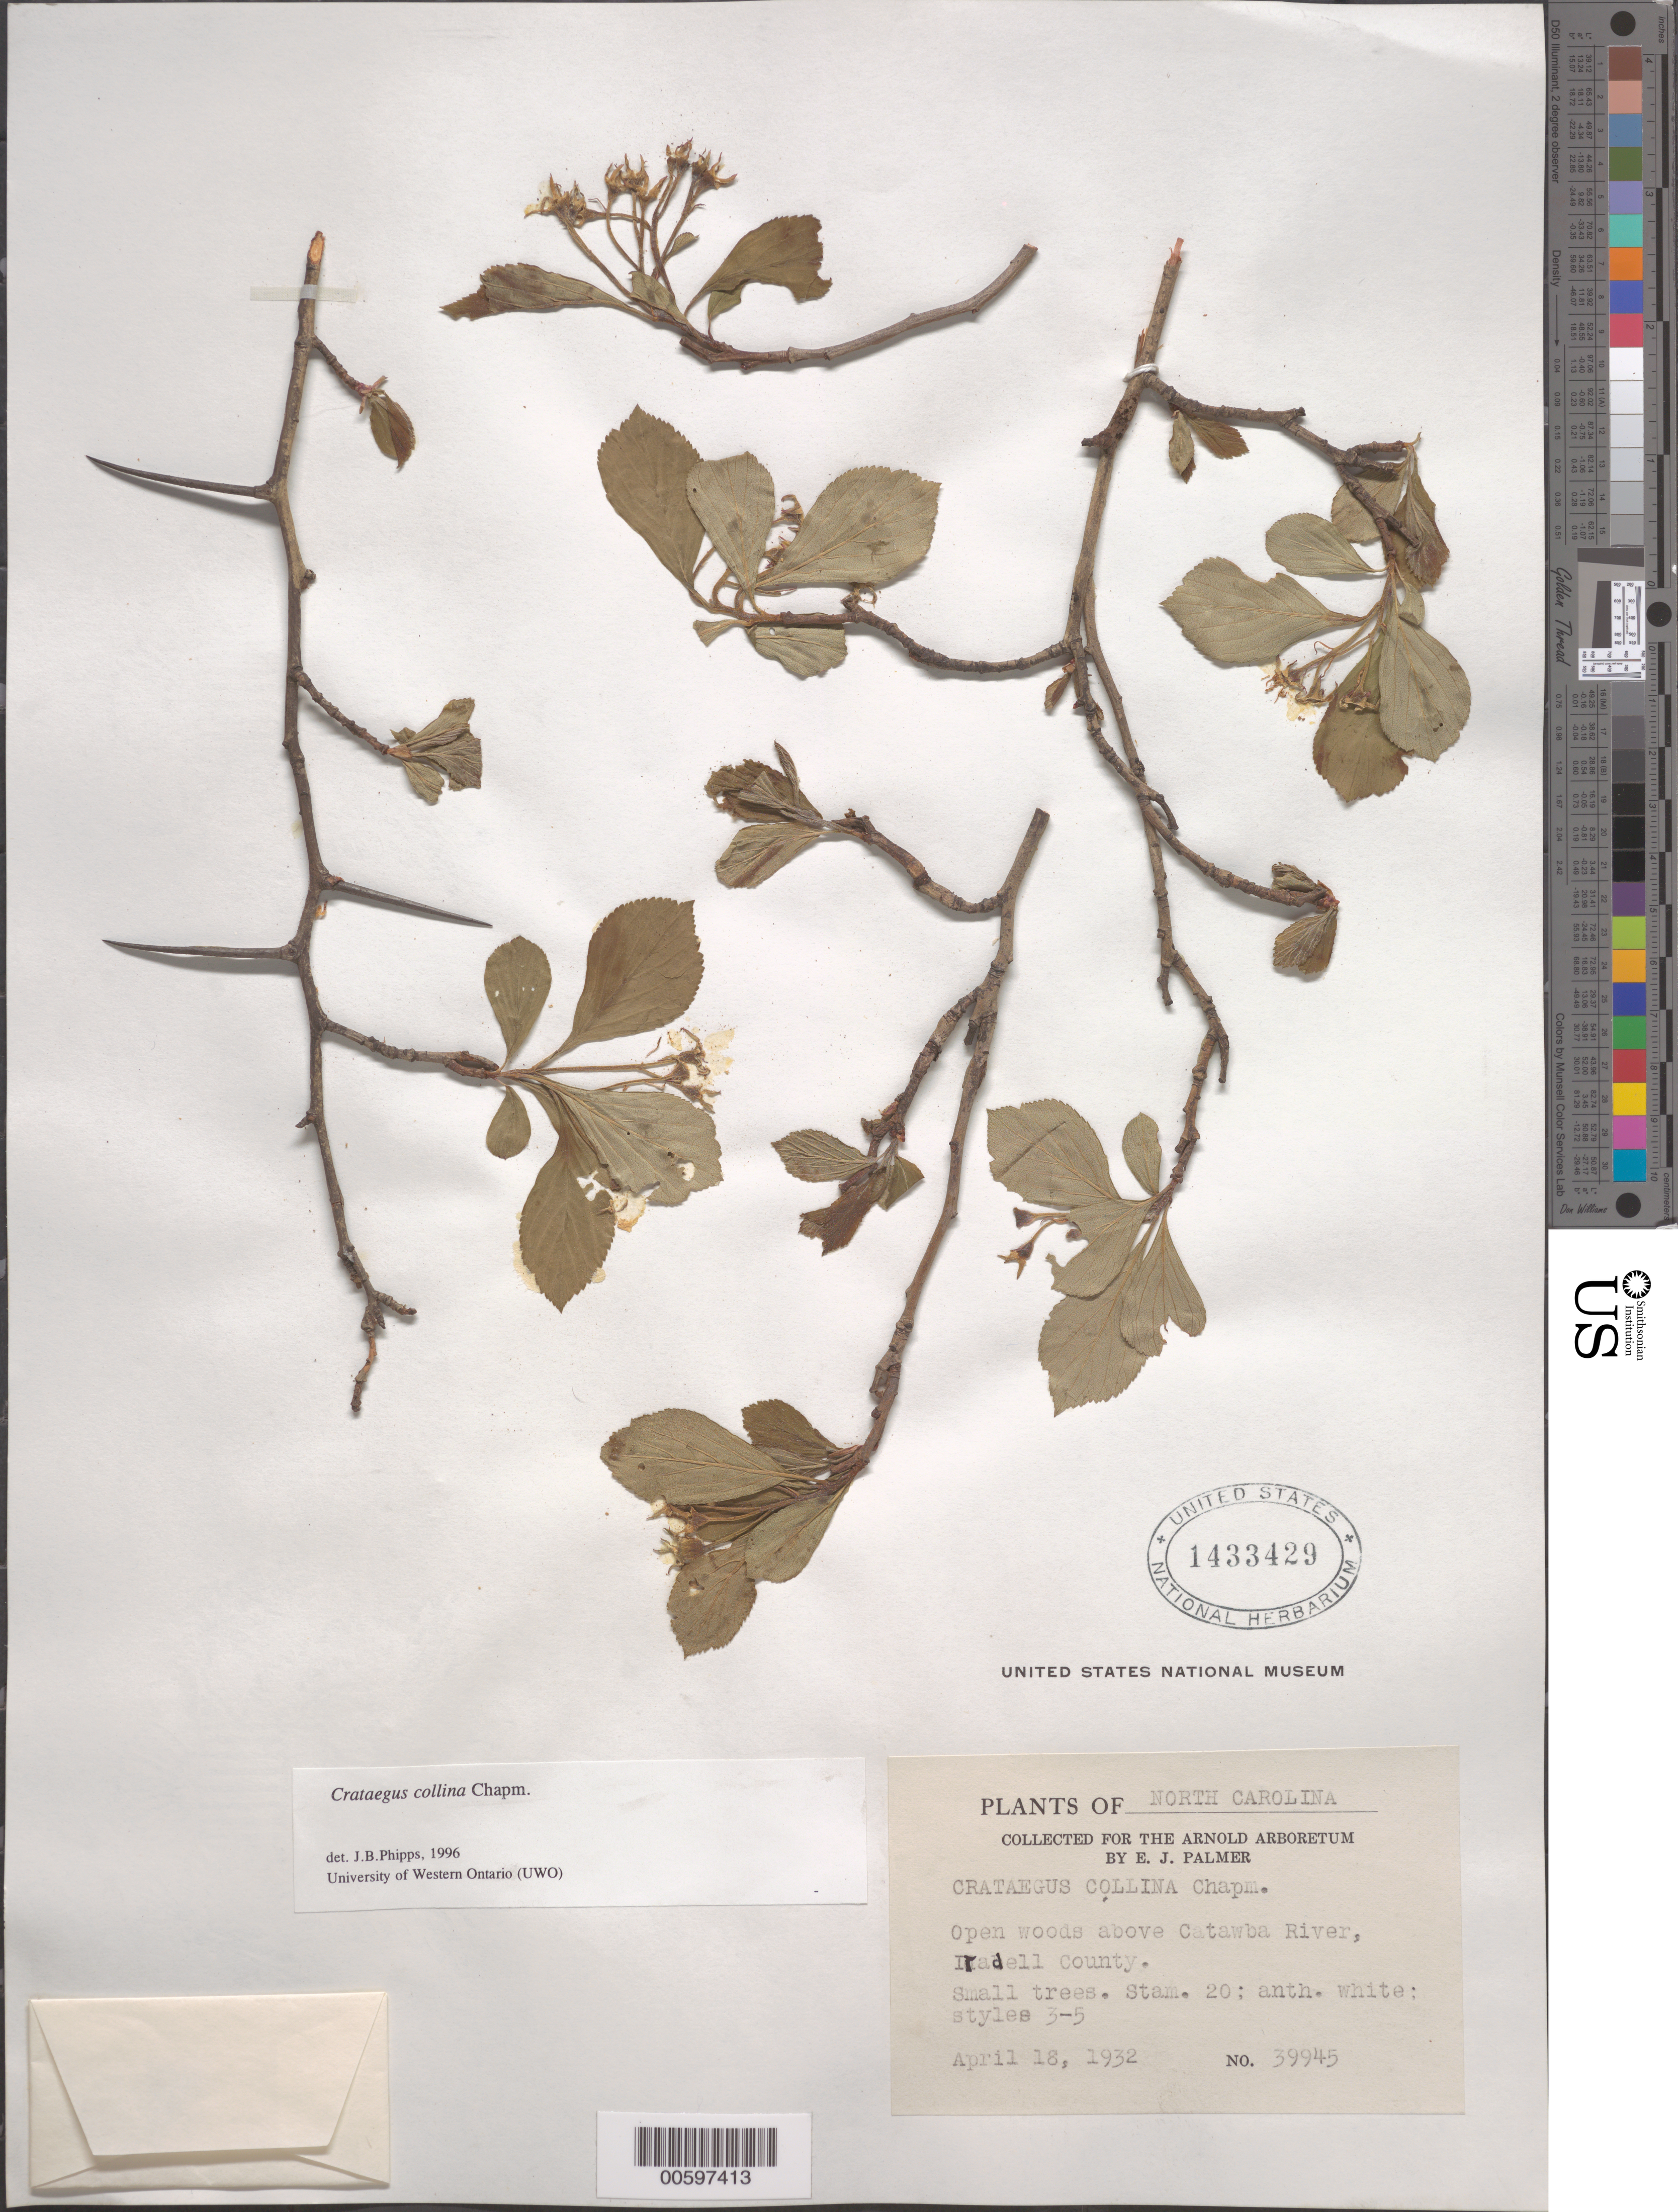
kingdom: Plantae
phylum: Tracheophyta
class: Magnoliopsida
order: Rosales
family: Rosaceae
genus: Crataegus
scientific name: Crataegus collina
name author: Chapm.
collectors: E. J. Palmer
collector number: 39945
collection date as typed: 18 Apr 1932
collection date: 1932-04-18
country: United States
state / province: North Carolina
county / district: Iredell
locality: above Catawba River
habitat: Open woods.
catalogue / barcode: US 1433429